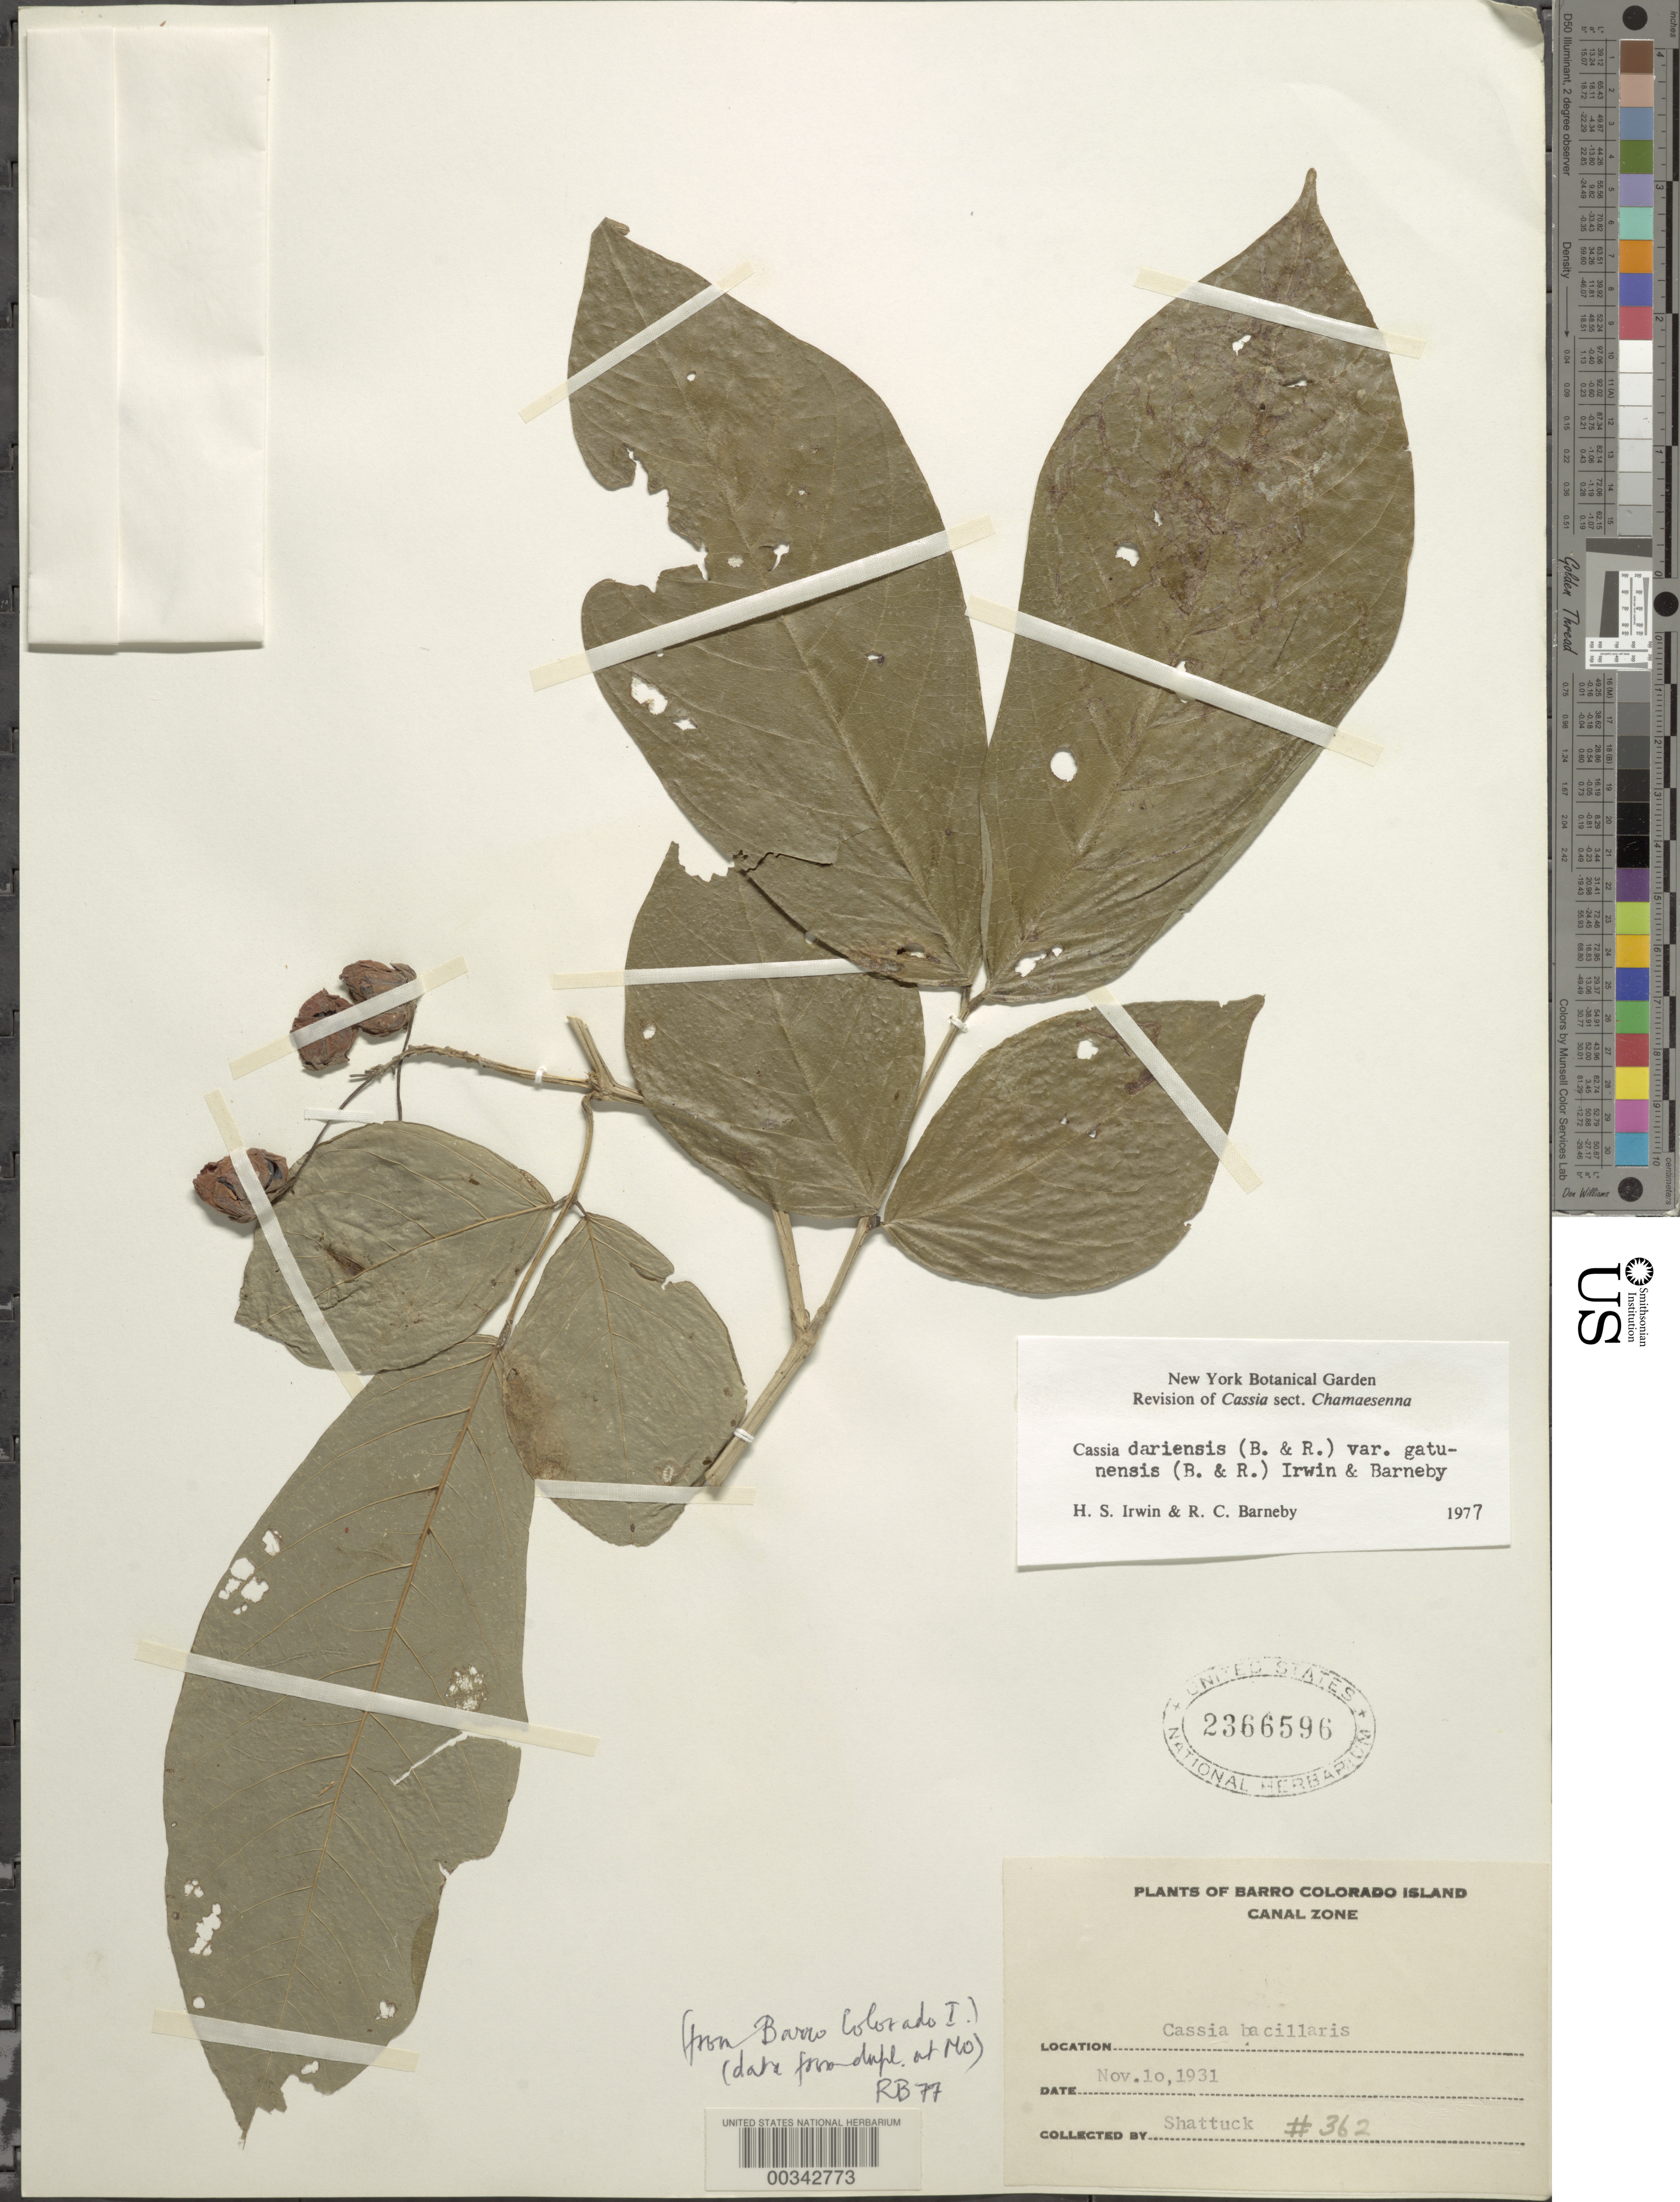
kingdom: Plantae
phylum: Tracheophyta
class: Magnoliopsida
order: Fabales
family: Fabaceae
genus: Senna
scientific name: Senna dariensis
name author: (Britton & Rose) H.S. Irwin & Barneby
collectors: O. Shattuck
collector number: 362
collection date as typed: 10 Nov 1931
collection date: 1931-11-10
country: Panama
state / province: Panamá Oeste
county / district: Canal Zone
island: Barro Colorado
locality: Barro Colorado I.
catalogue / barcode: US 2366596